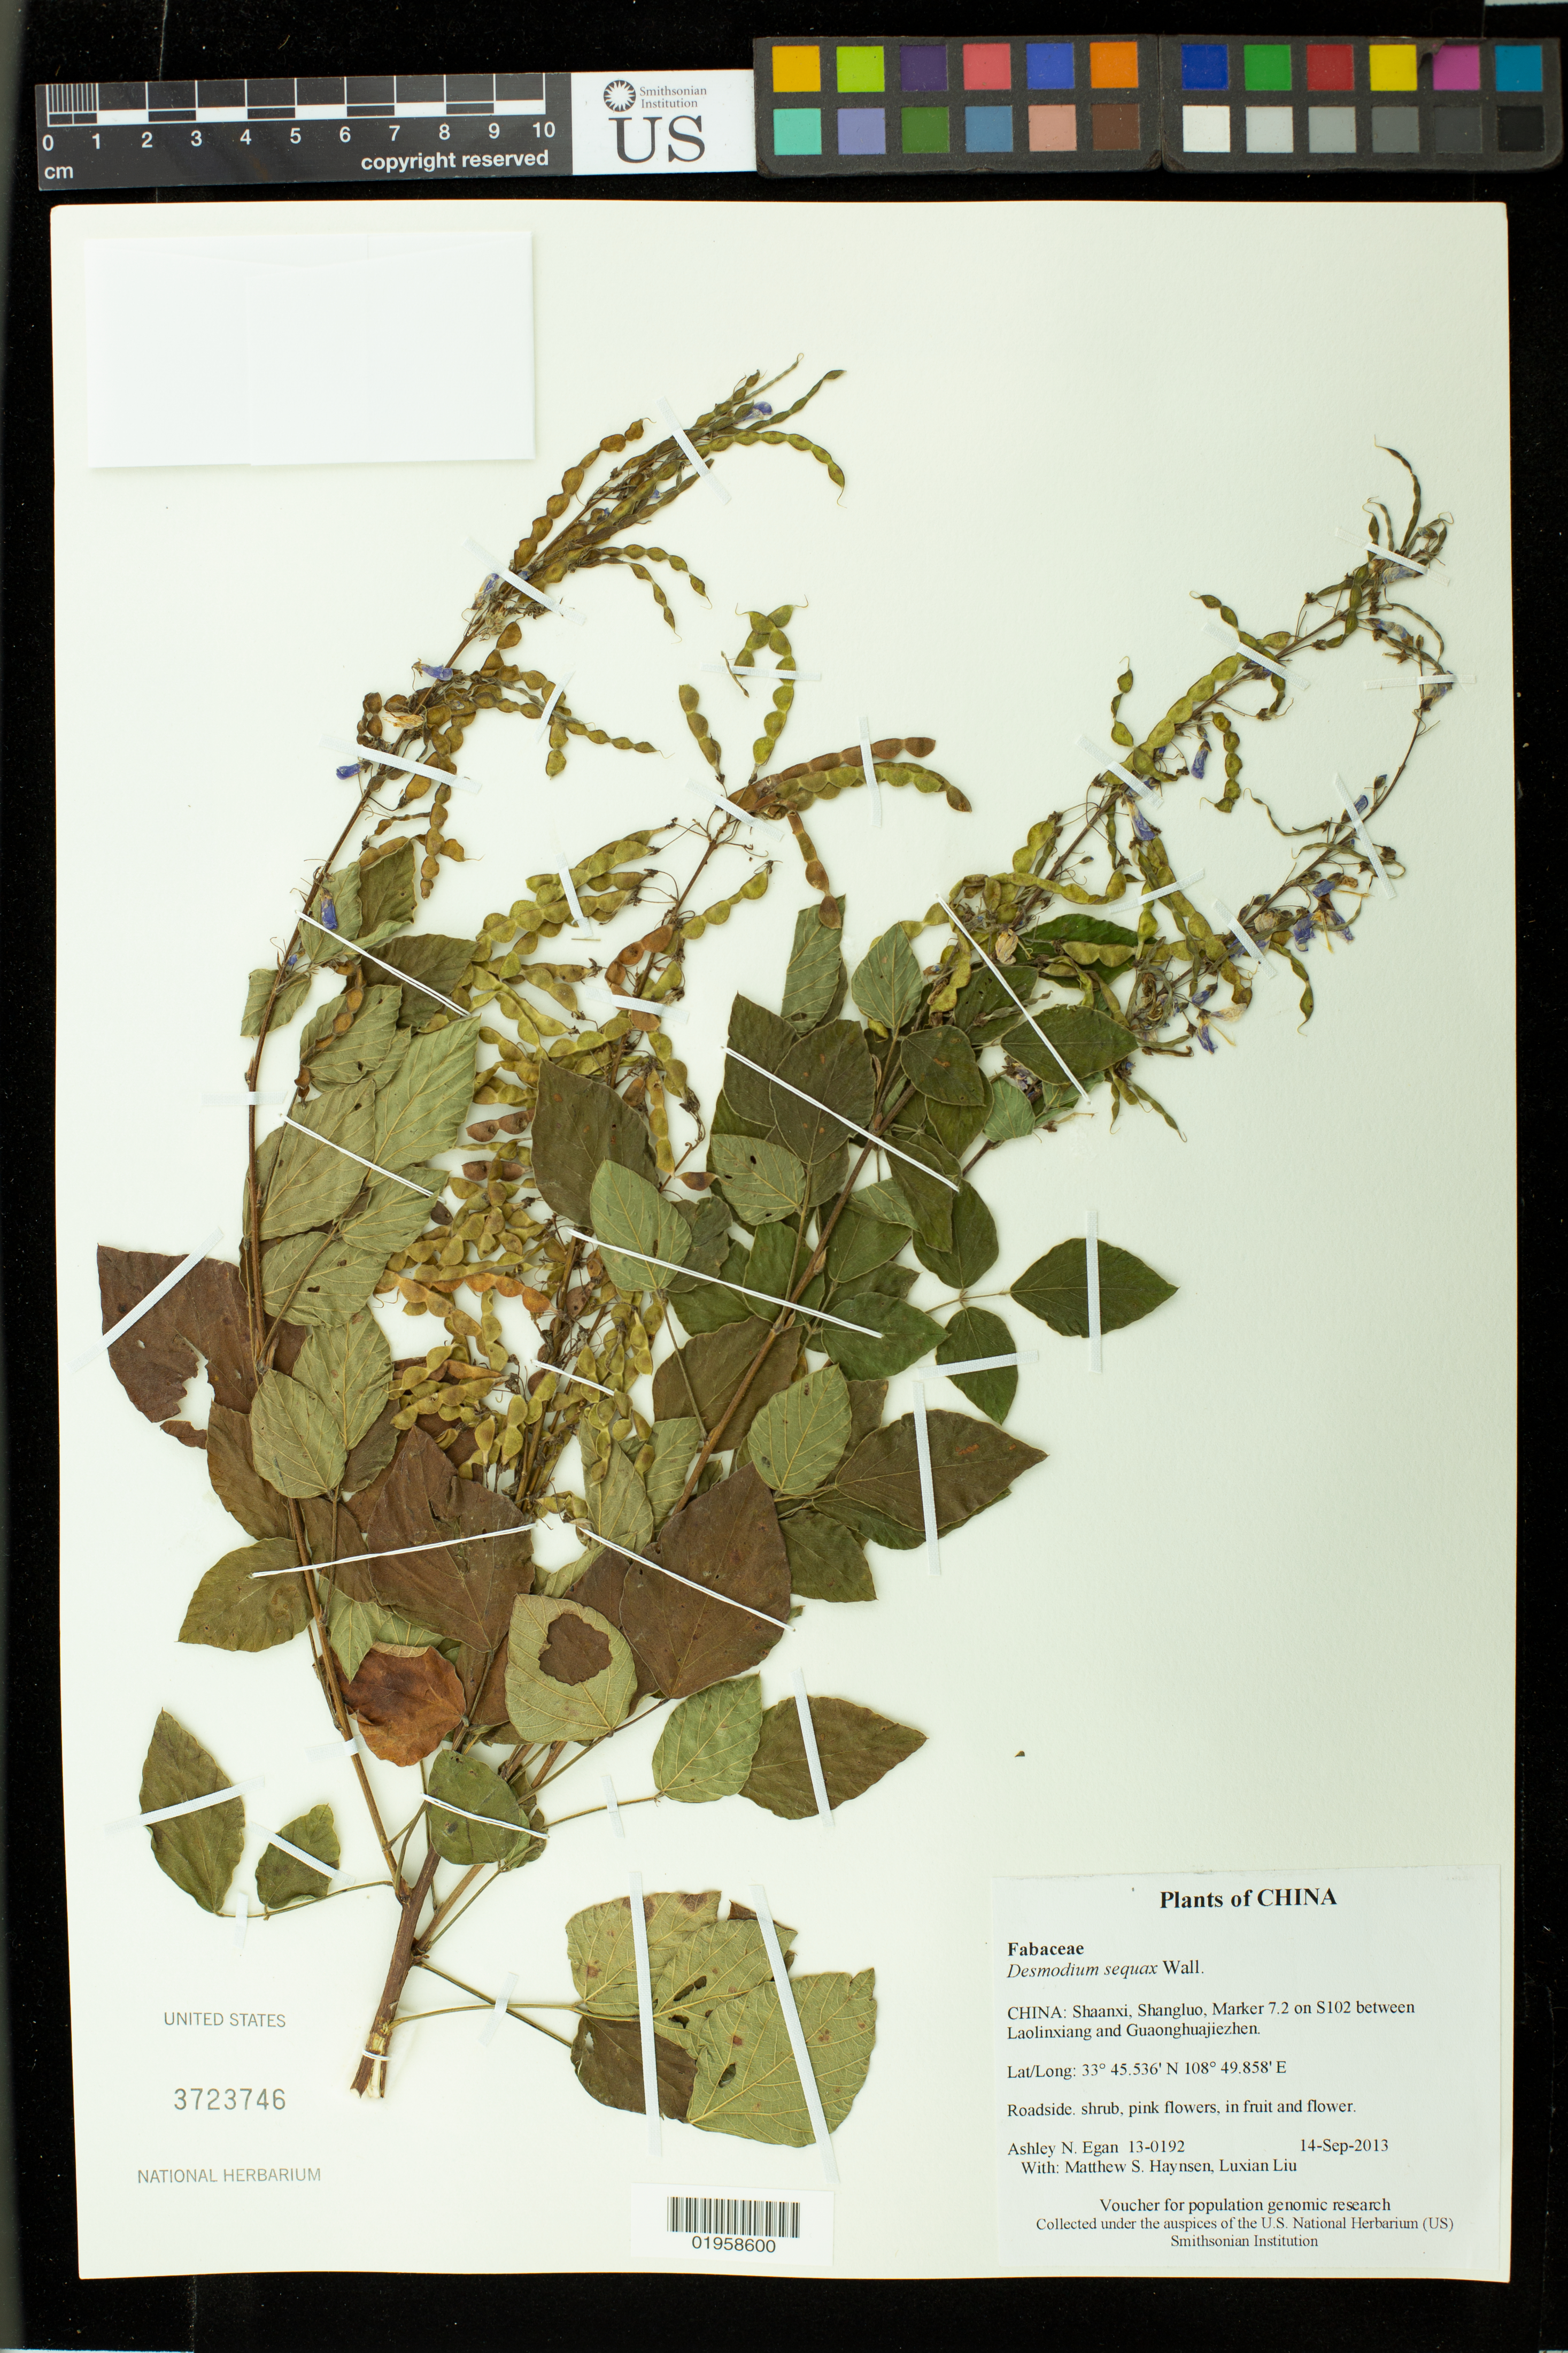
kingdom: Plantae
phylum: Tracheophyta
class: Magnoliopsida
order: Fabales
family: Fabaceae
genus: Puhuaea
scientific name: Puhuaea sequax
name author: (Wall.) H. Ohashi & K. Ohashi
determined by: Strong, Mark T., (BOT), Smithsonian Institution - National Museum of Natural History (UNITED STATES)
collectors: A. N. Egan, M. Hansen & L. Liu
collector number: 13-0192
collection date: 2013-09-14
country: China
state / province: Shaanxi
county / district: Shangluo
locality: Marker 7.2 on S102 between Laolinxiang and Guaonghuajiezhen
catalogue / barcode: US 3723746